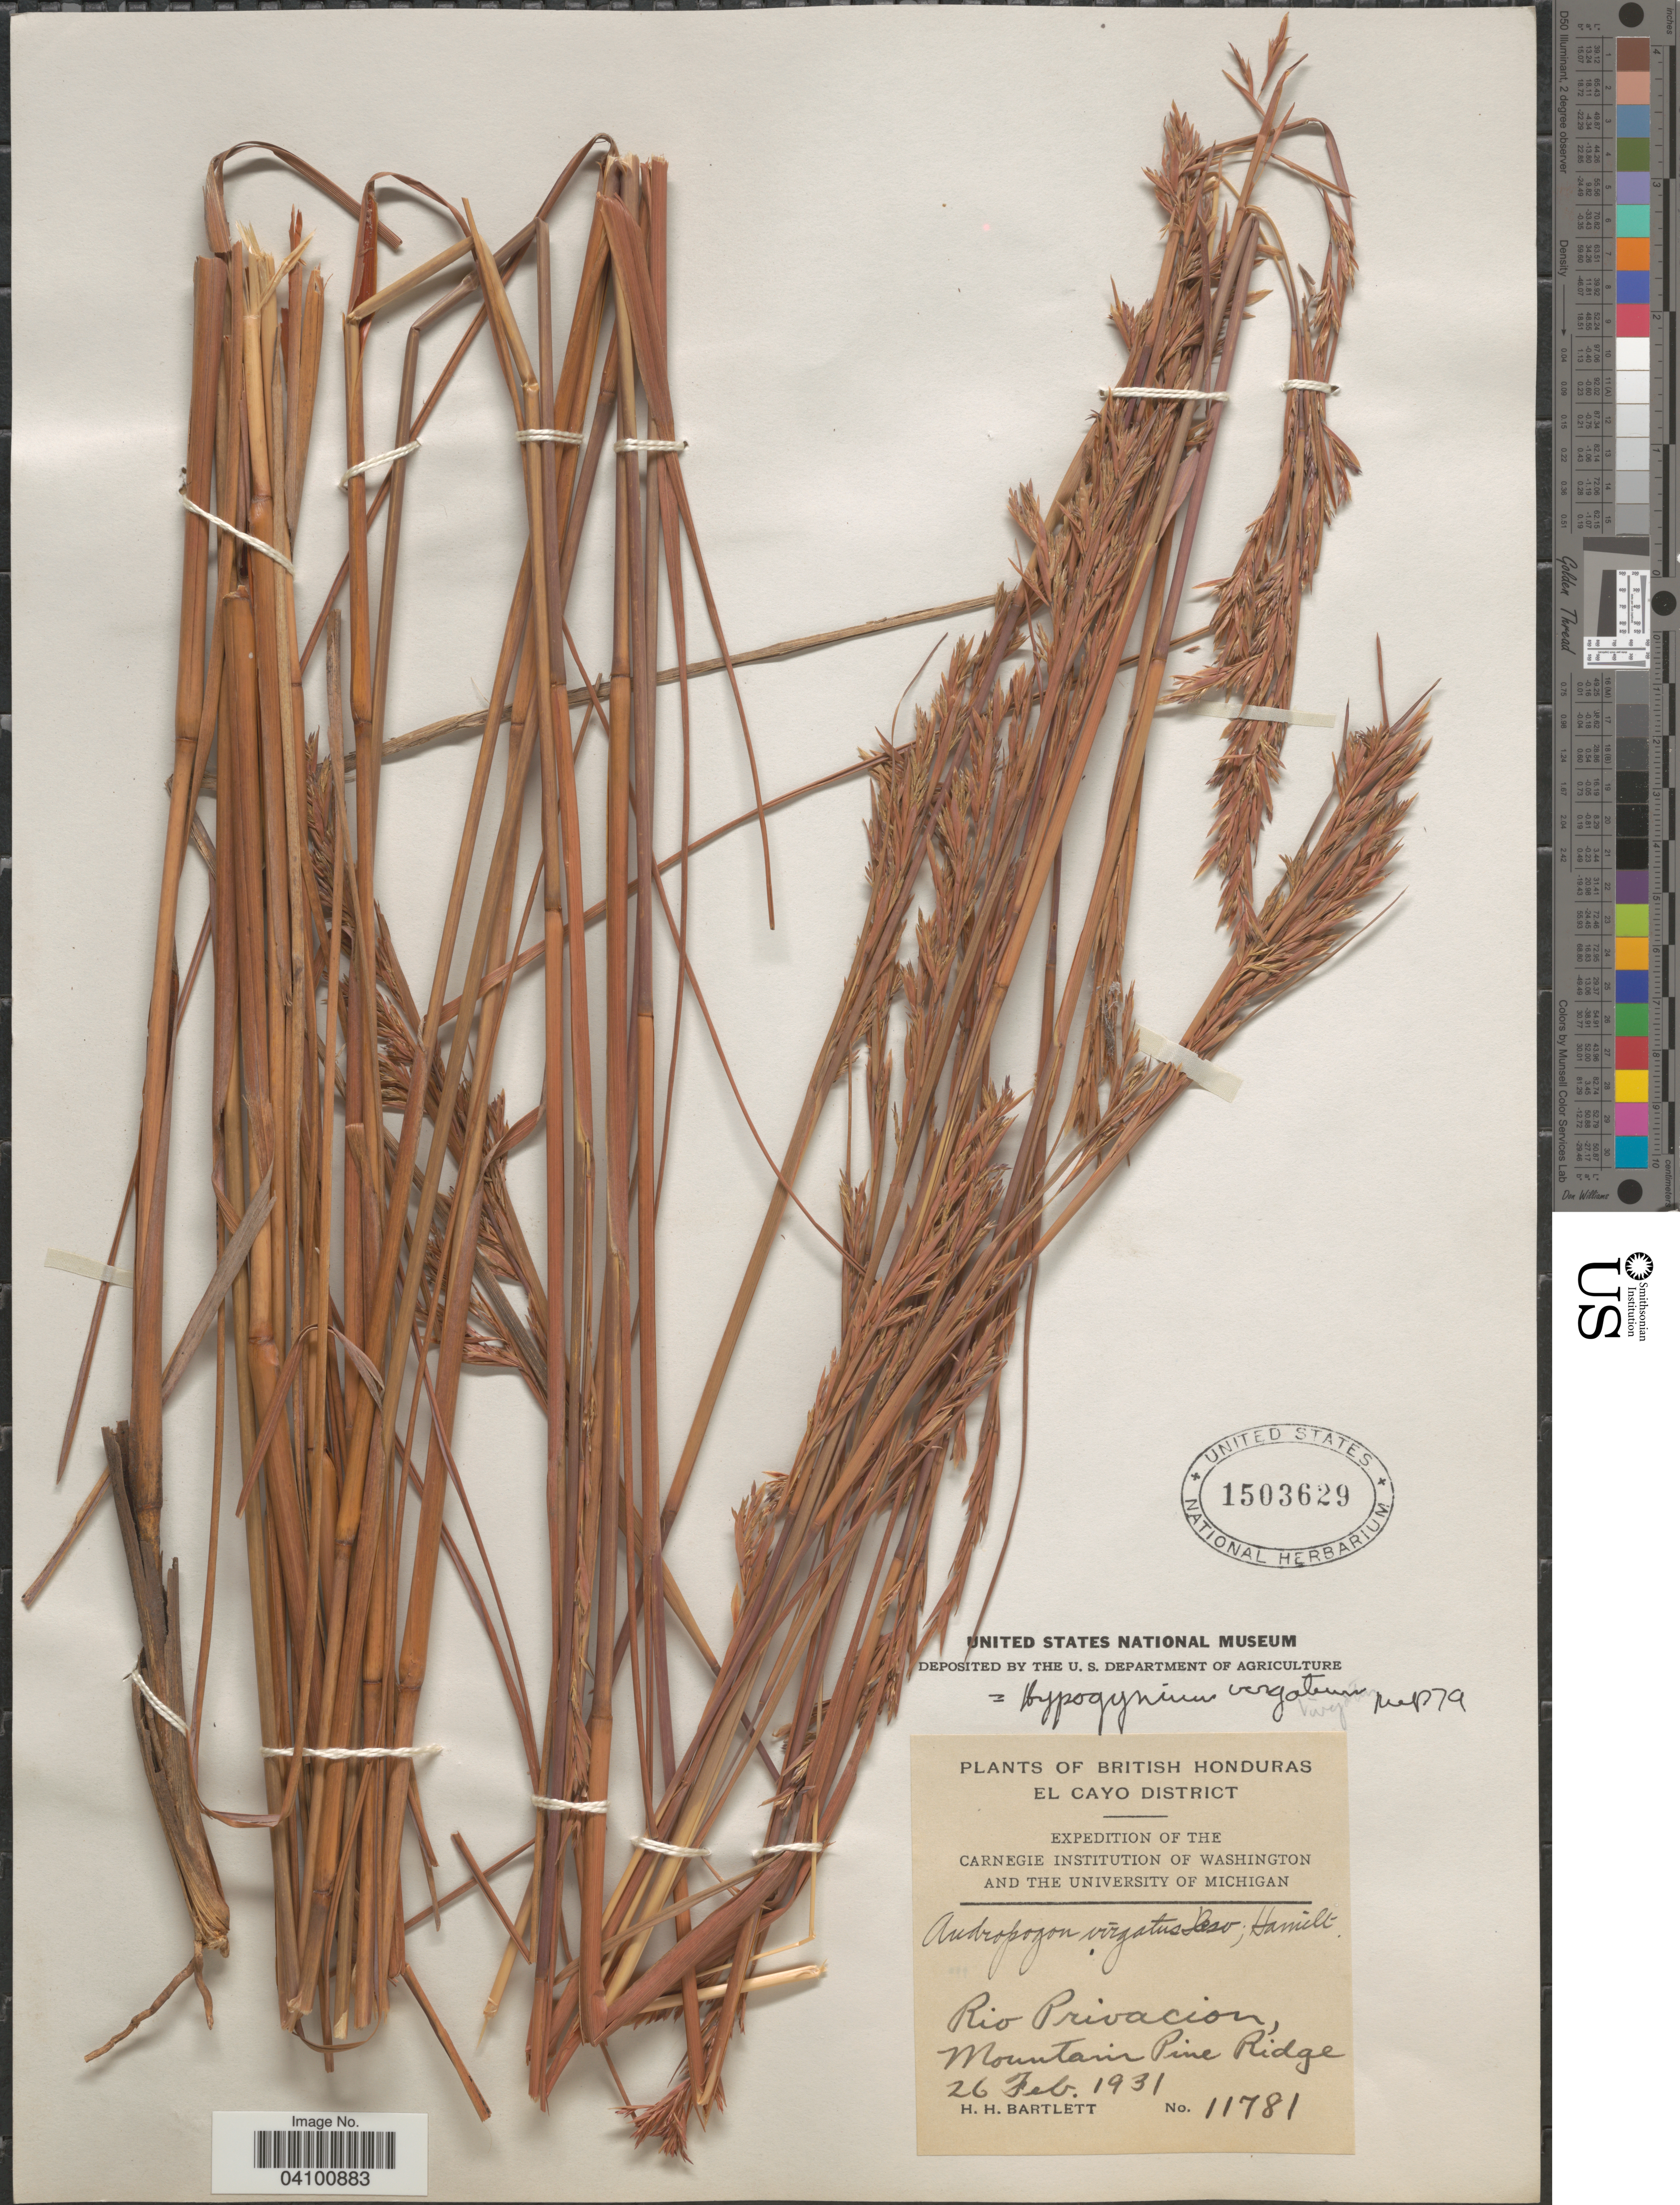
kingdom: Plantae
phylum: Tracheophyta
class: Liliopsida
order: Poales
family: Poaceae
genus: Andropogon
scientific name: Andropogon virgatus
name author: Desv. ex Ham.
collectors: H. H. Bartlett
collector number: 11781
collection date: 1931-02-26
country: Belize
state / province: Cayo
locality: British Honduras. El Cayo District. Expedition of the Carnegie Institution of Washington and the University of Michigan. Rio Privacion, Mountain Pine Ridge.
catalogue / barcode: US 1503629